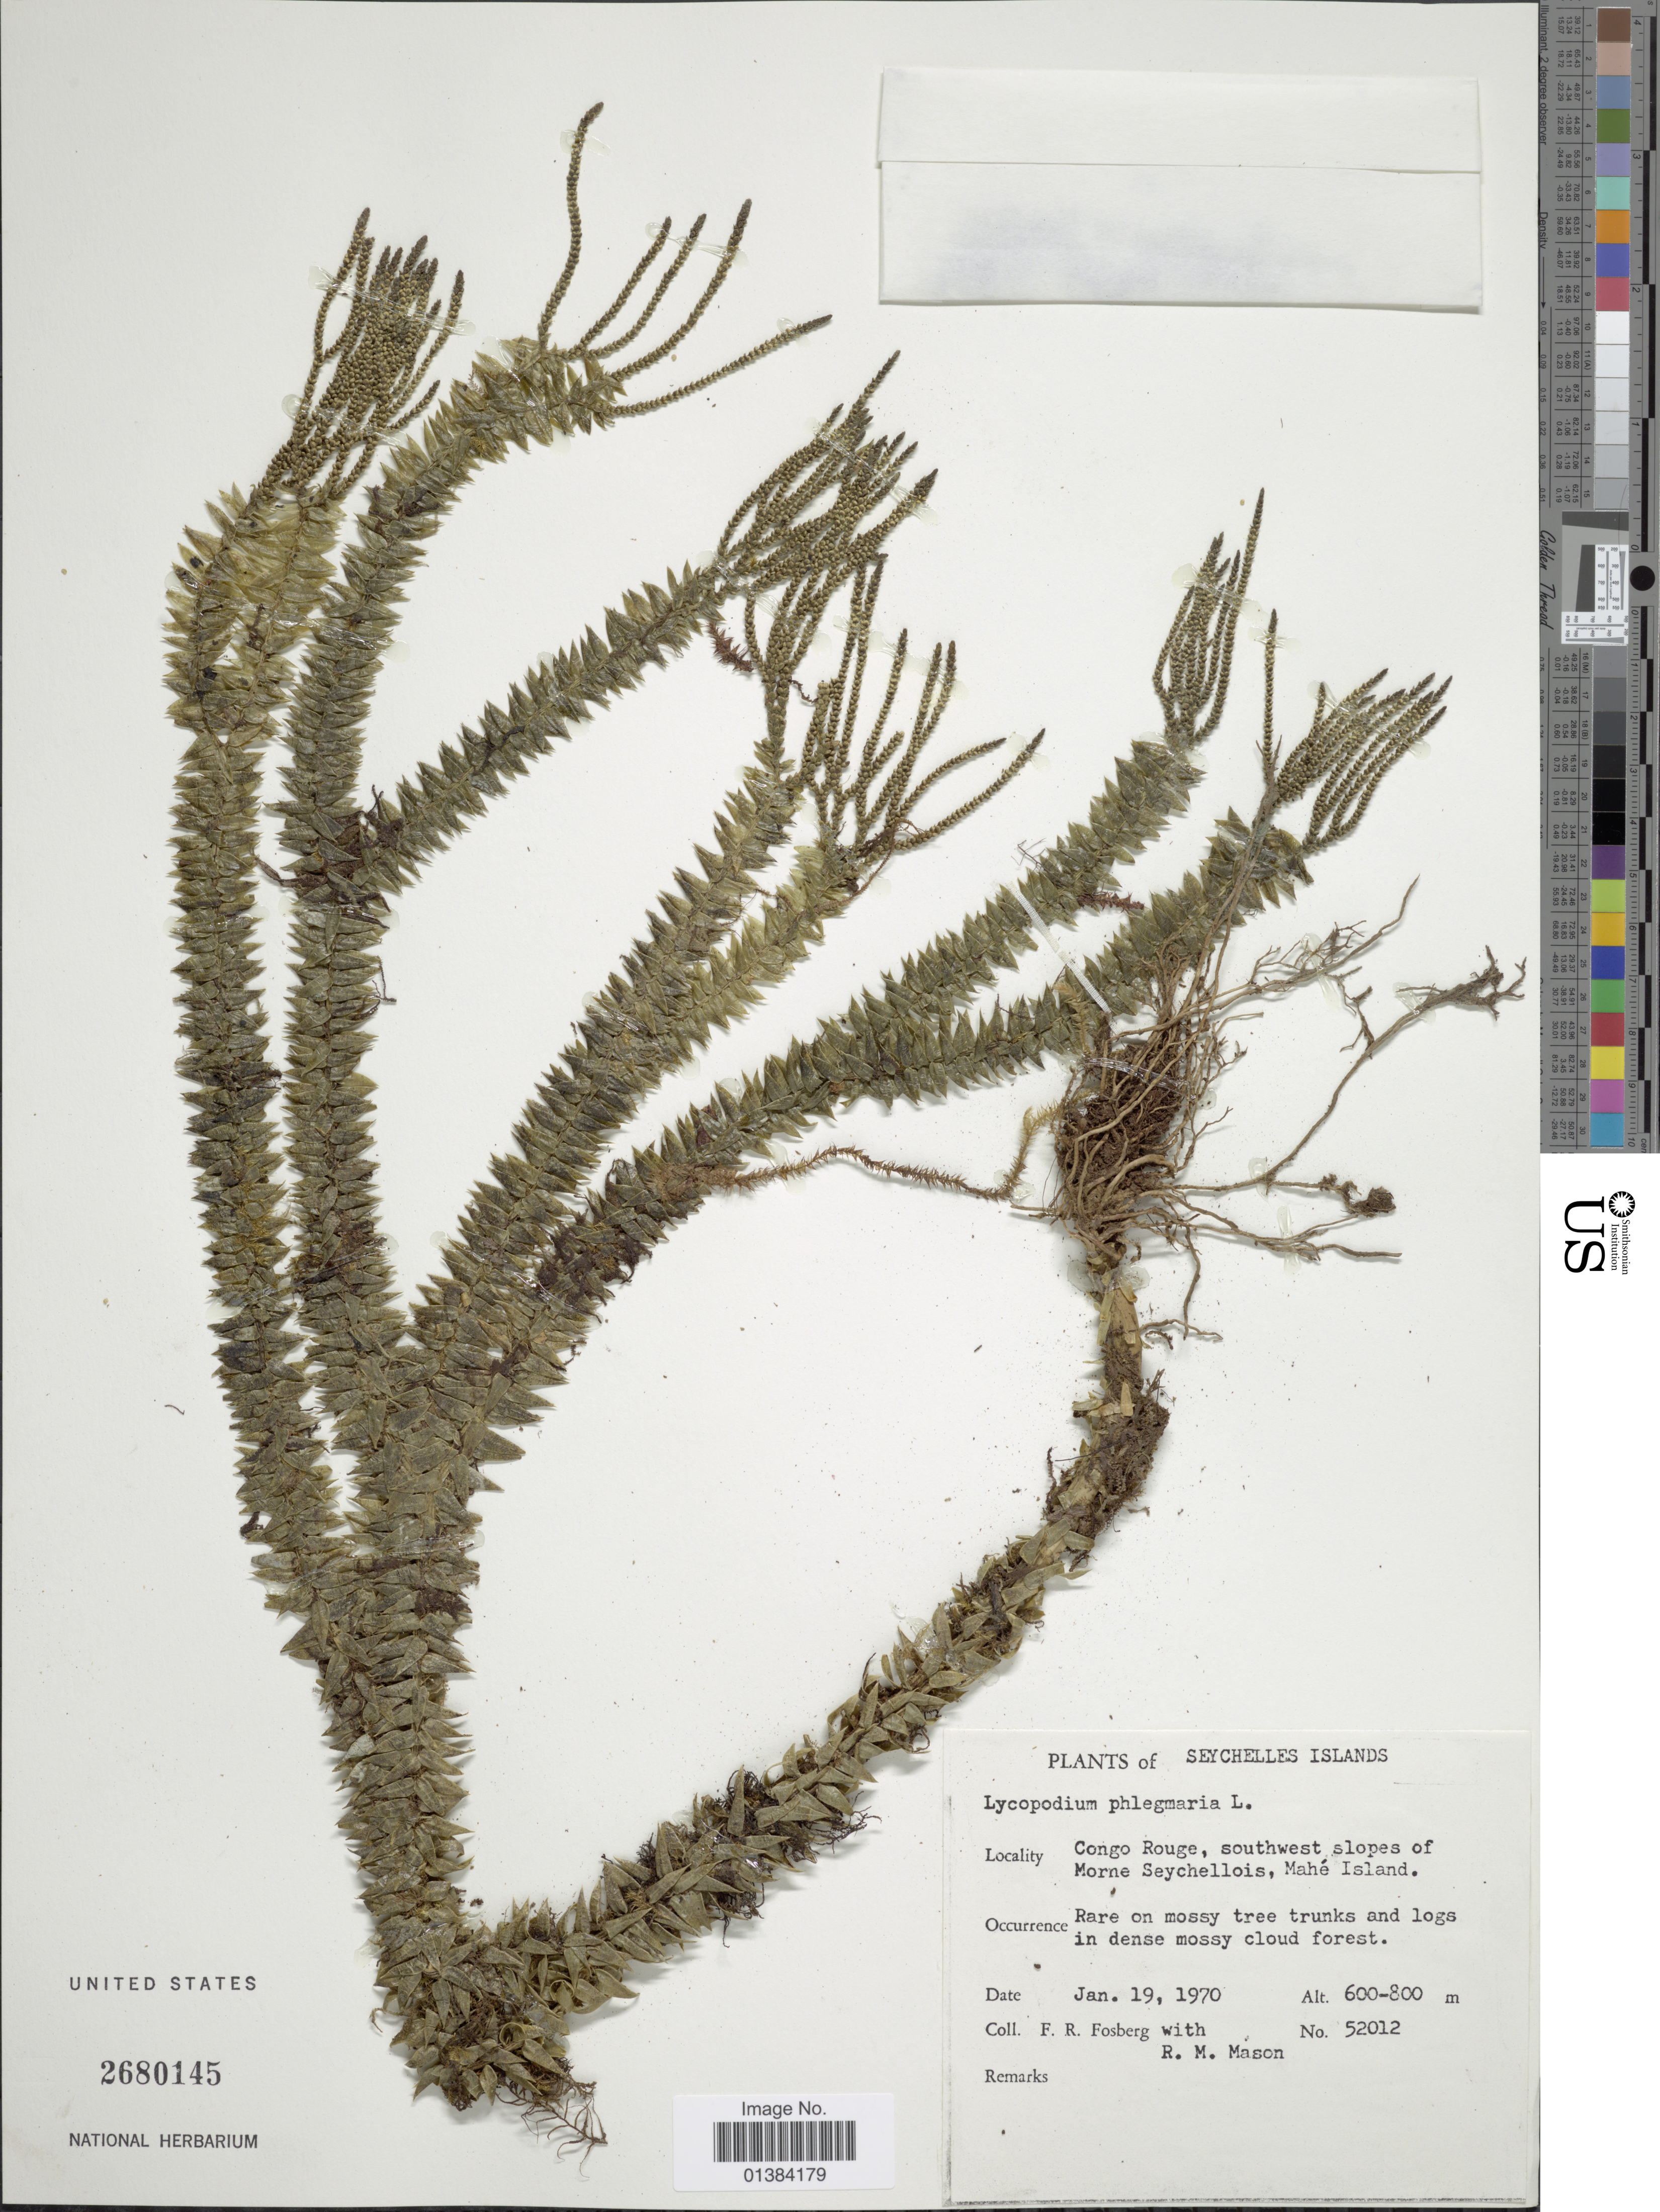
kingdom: Plantae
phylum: Tracheophyta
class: Lycopodiopsida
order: Lycopodiales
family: Lycopodiaceae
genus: Phlegmariurus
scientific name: Phlegmariurus phlegmaria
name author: (L.) Holub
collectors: F. R. Fosberg & R. Mason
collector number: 52012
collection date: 1970-01-19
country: Seychelles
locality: Congo Rouge, southwest slopes of Morne Seychellois, Mahé Island.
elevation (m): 600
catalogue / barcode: US 2680145